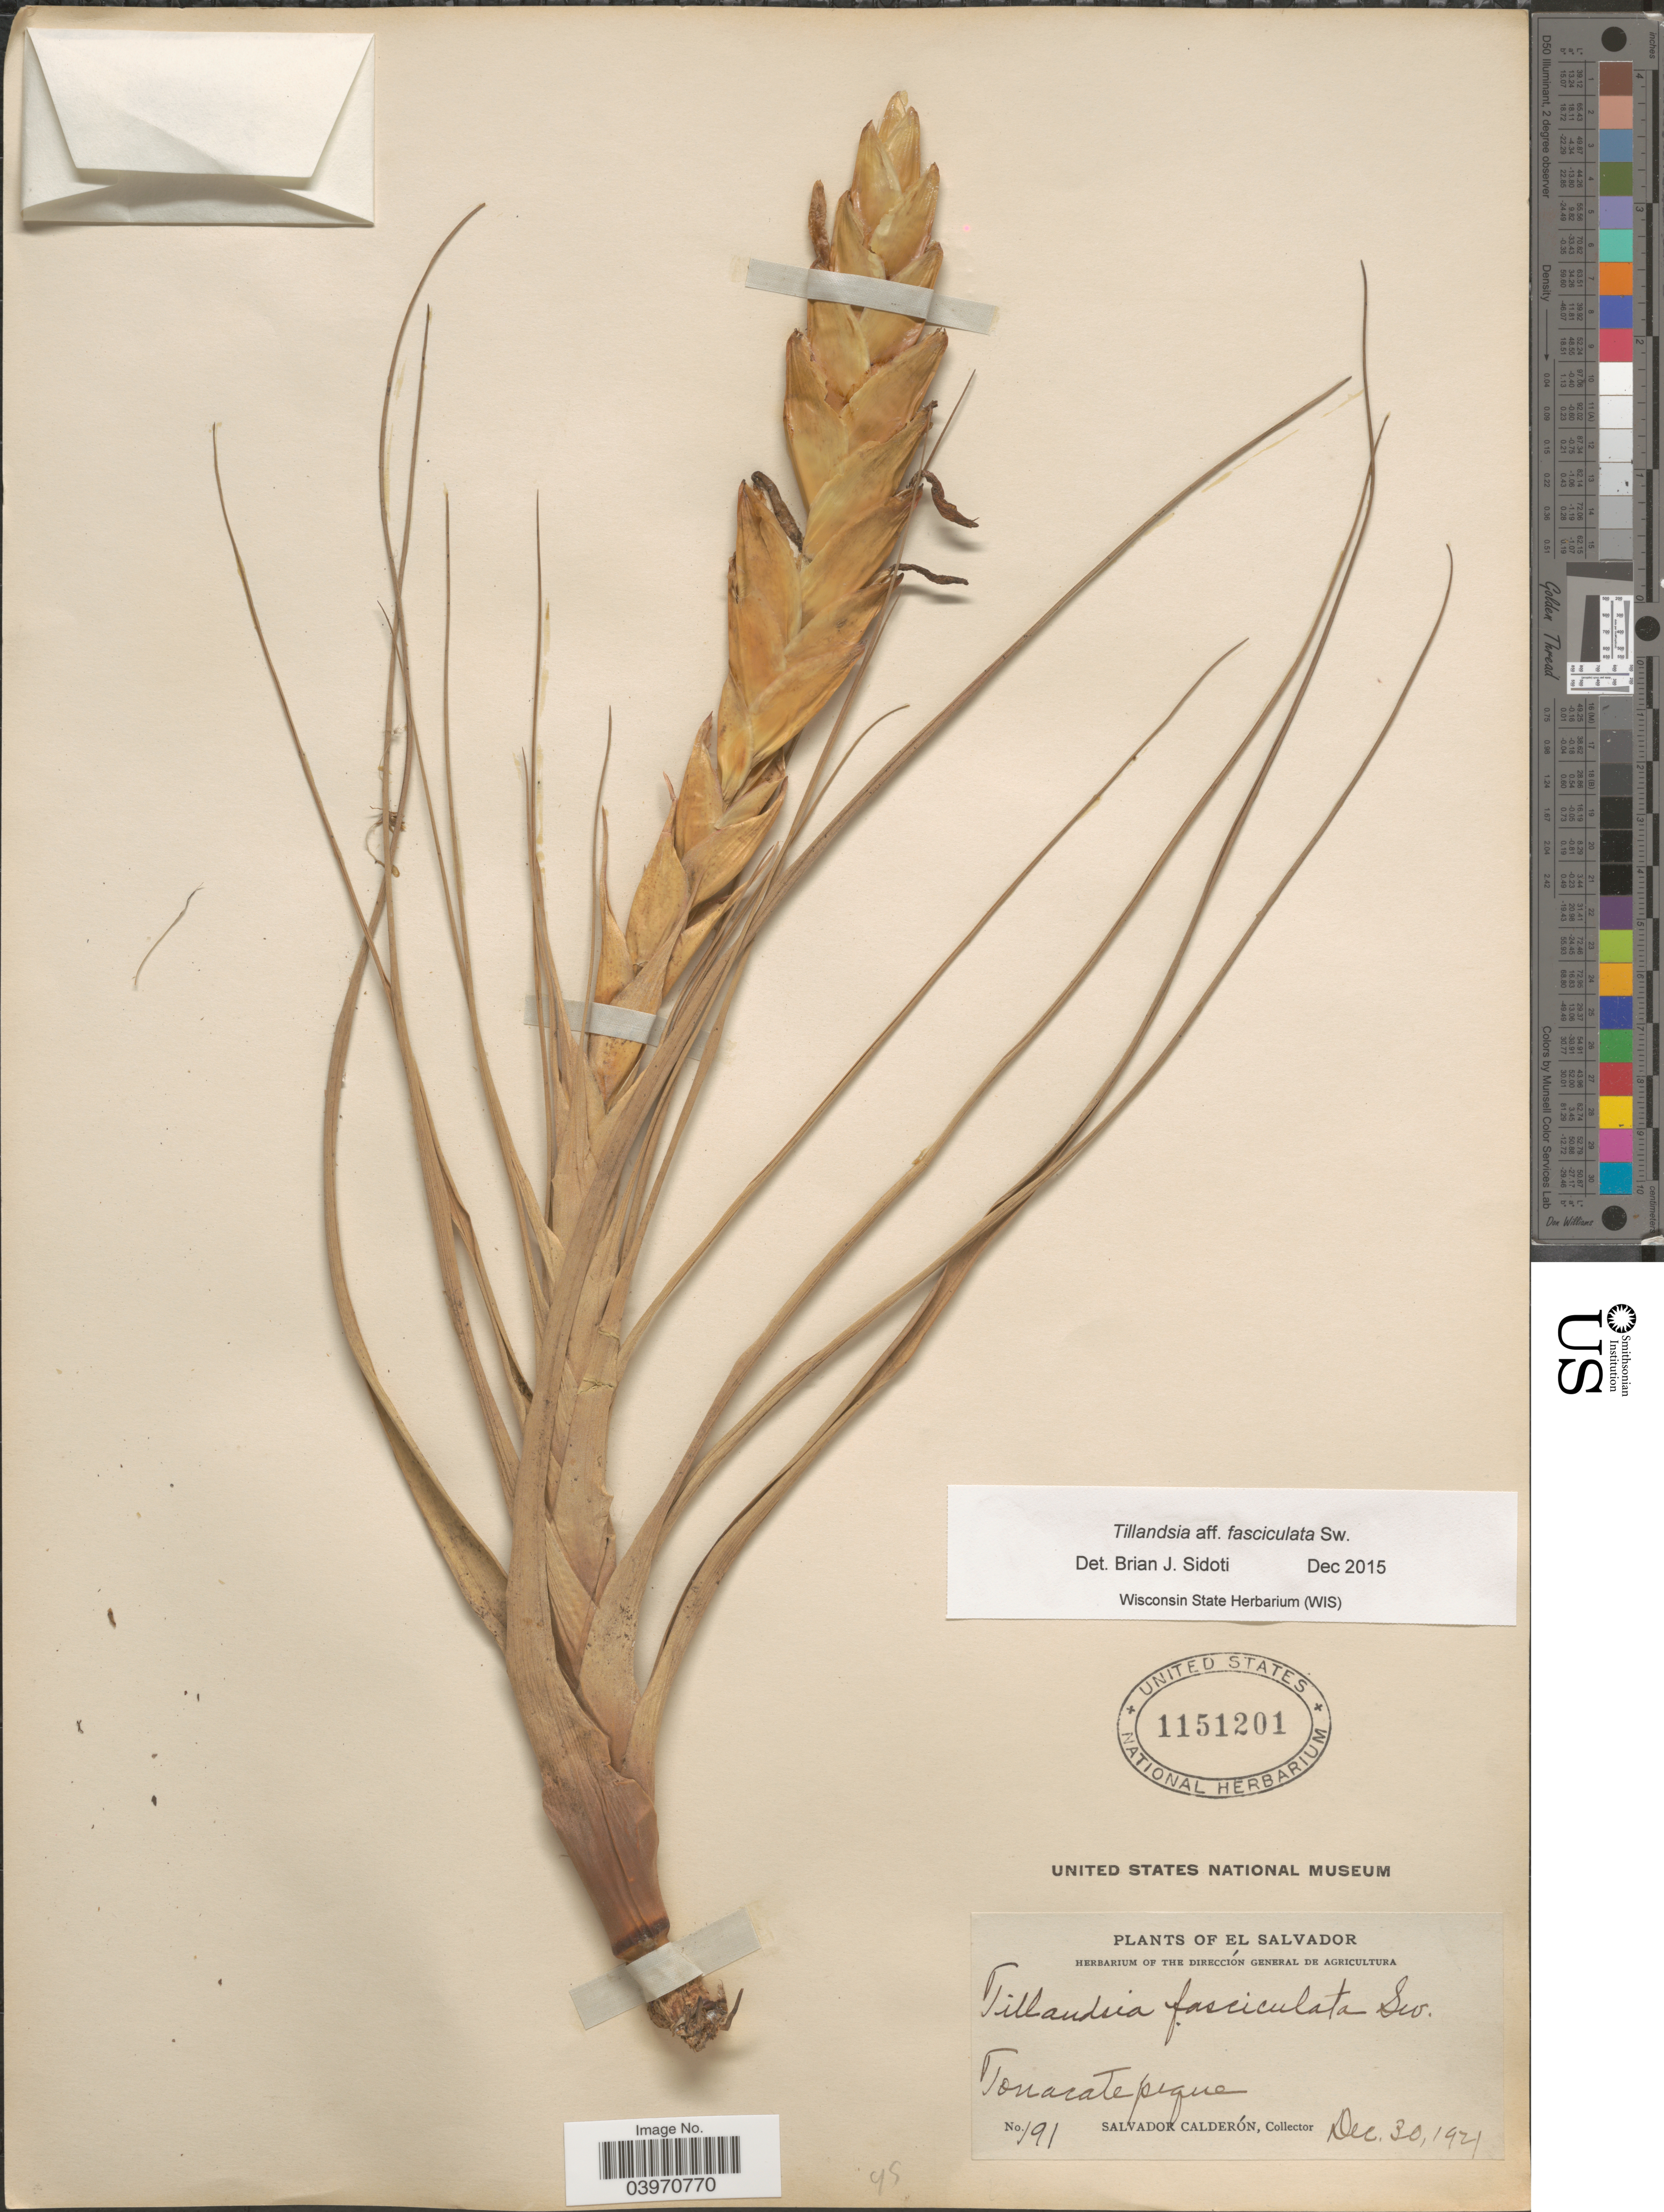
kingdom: Plantae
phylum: Tracheophyta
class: Liliopsida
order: Poales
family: Bromeliaceae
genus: Tillandsia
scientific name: Tillandsia fasciculata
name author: Sw.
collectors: S. Calderón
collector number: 191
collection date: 1921-12-30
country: El Salvador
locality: Tonacatepeque.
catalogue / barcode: US 1151201